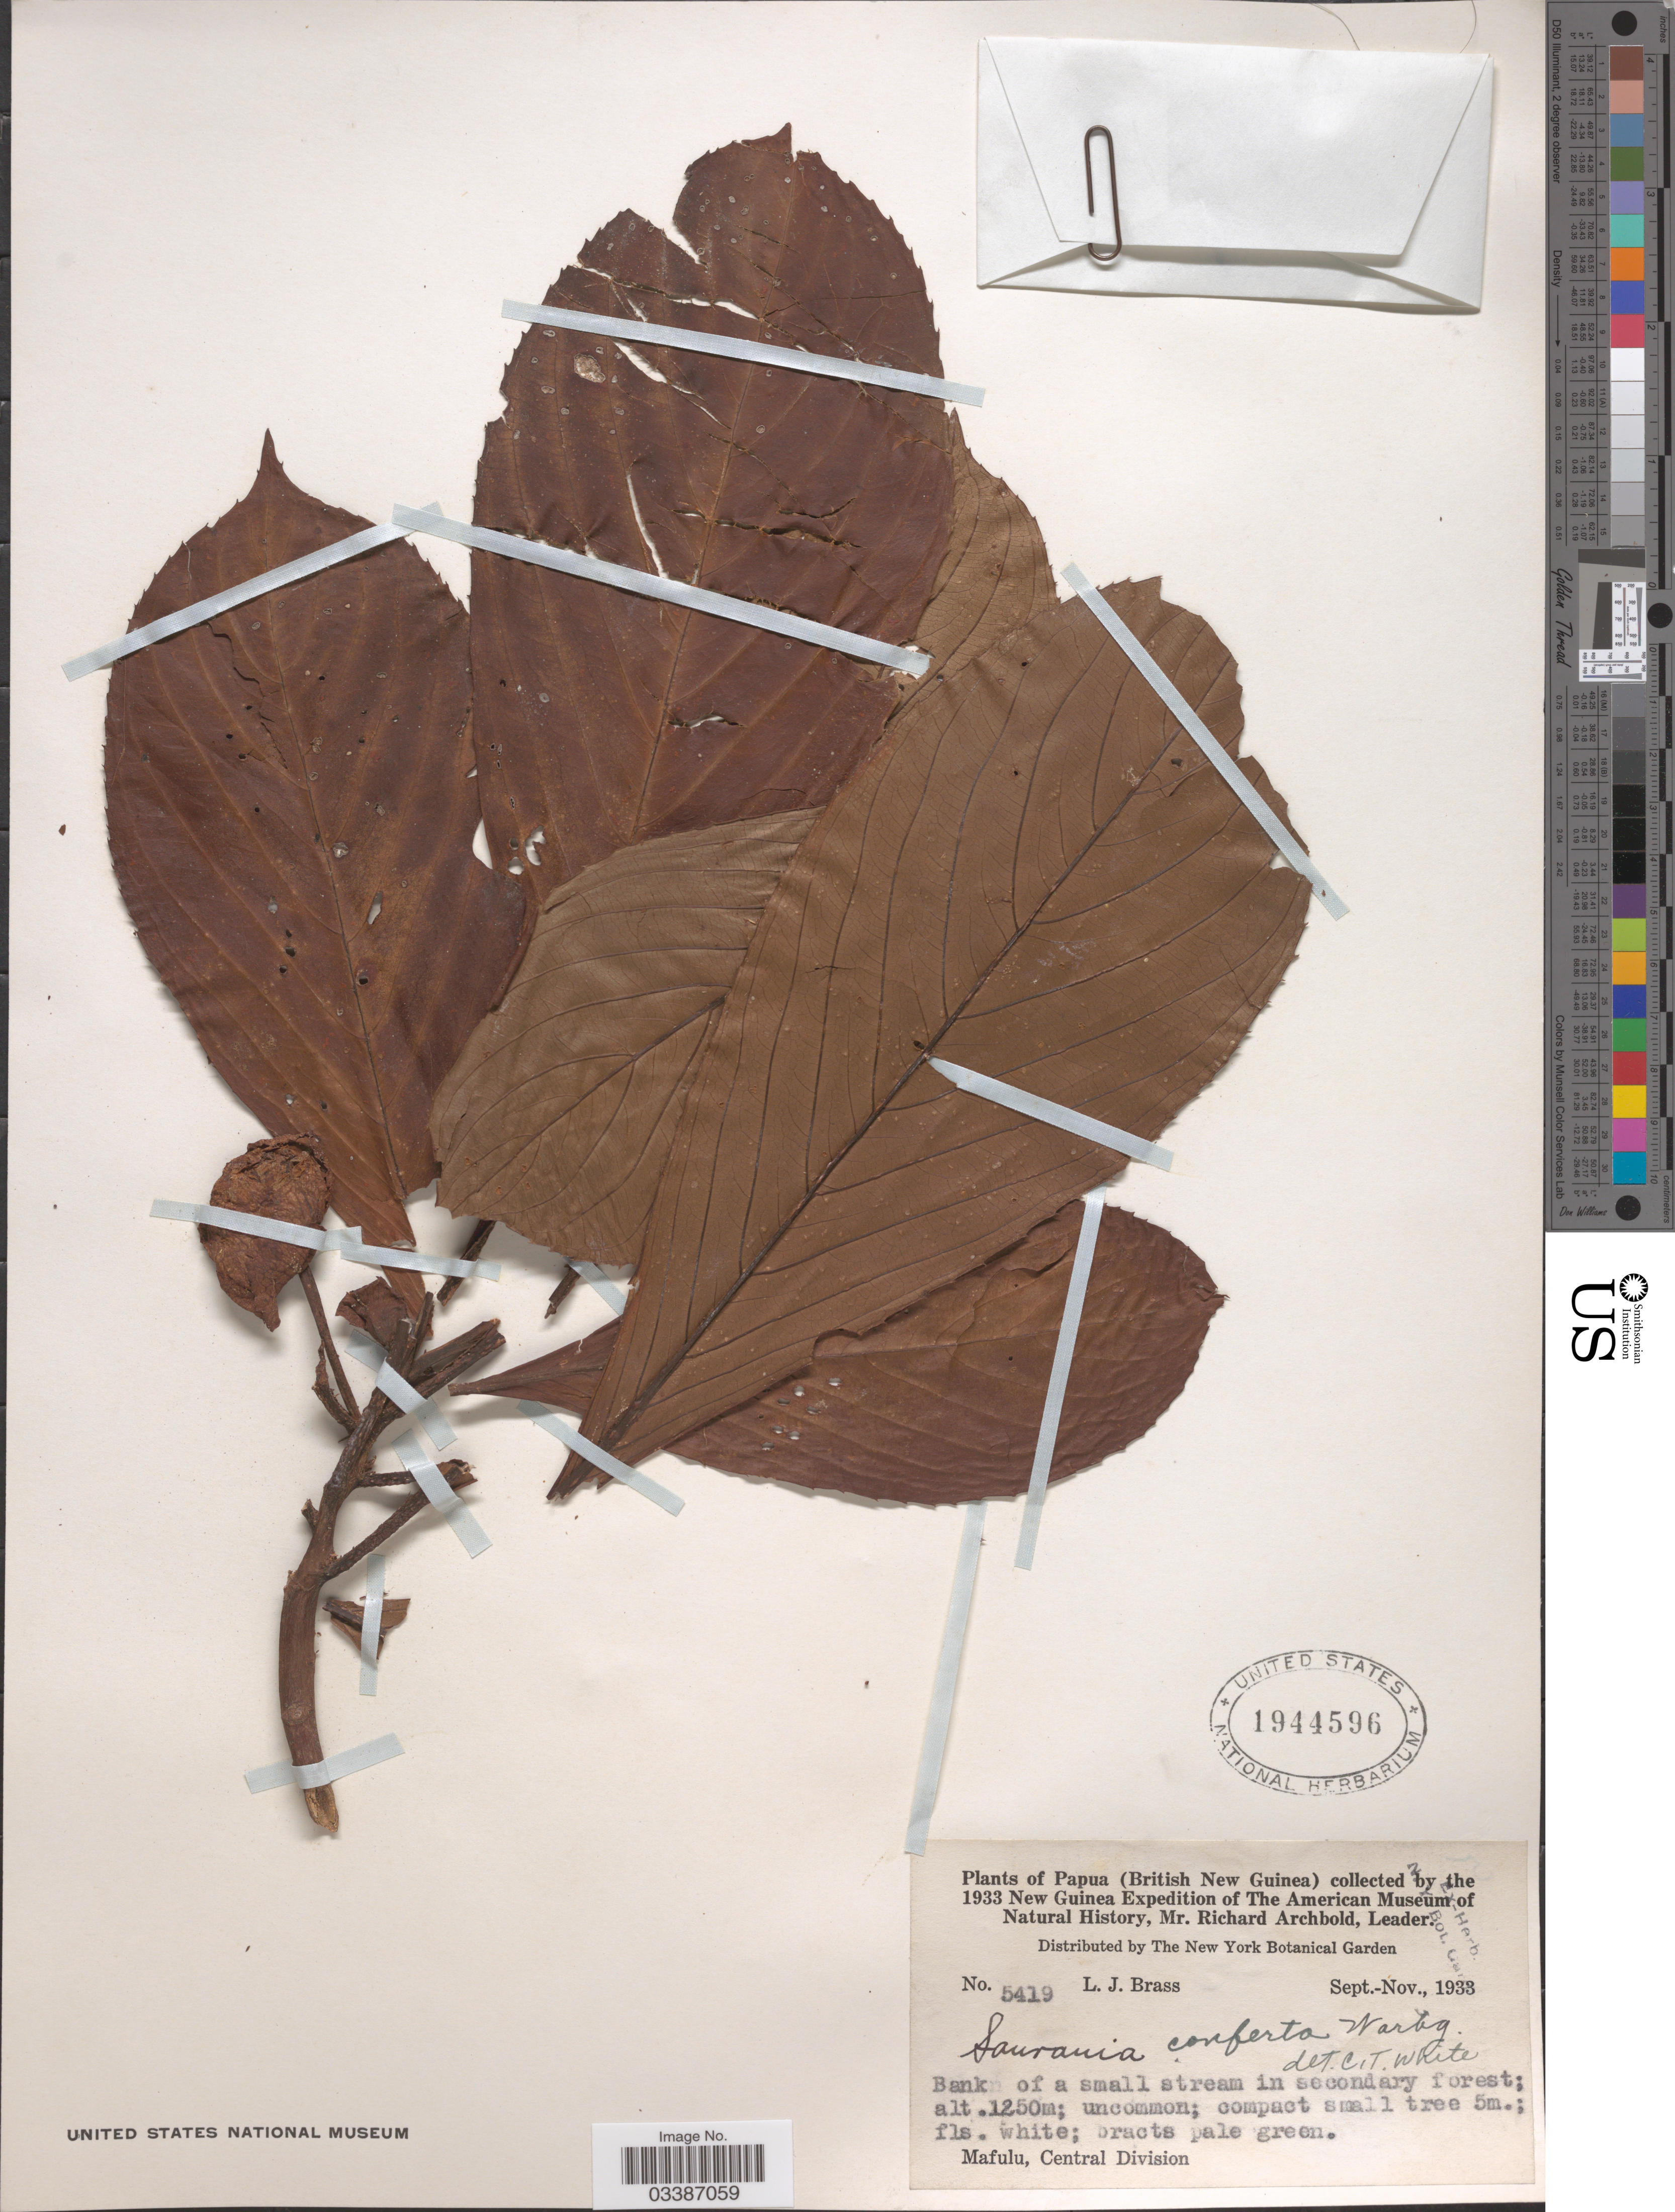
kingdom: Plantae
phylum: Tracheophyta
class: Magnoliopsida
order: Ericales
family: Actinidiaceae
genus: Saurauia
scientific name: Saurauia conferta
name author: Warb.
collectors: L. J. Brass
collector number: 5419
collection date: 1933-09/1933-11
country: Papua New Guinea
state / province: Central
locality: Papua (British New Guinea). Mafulu, Central Division.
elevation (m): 1250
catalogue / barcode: US 1944596